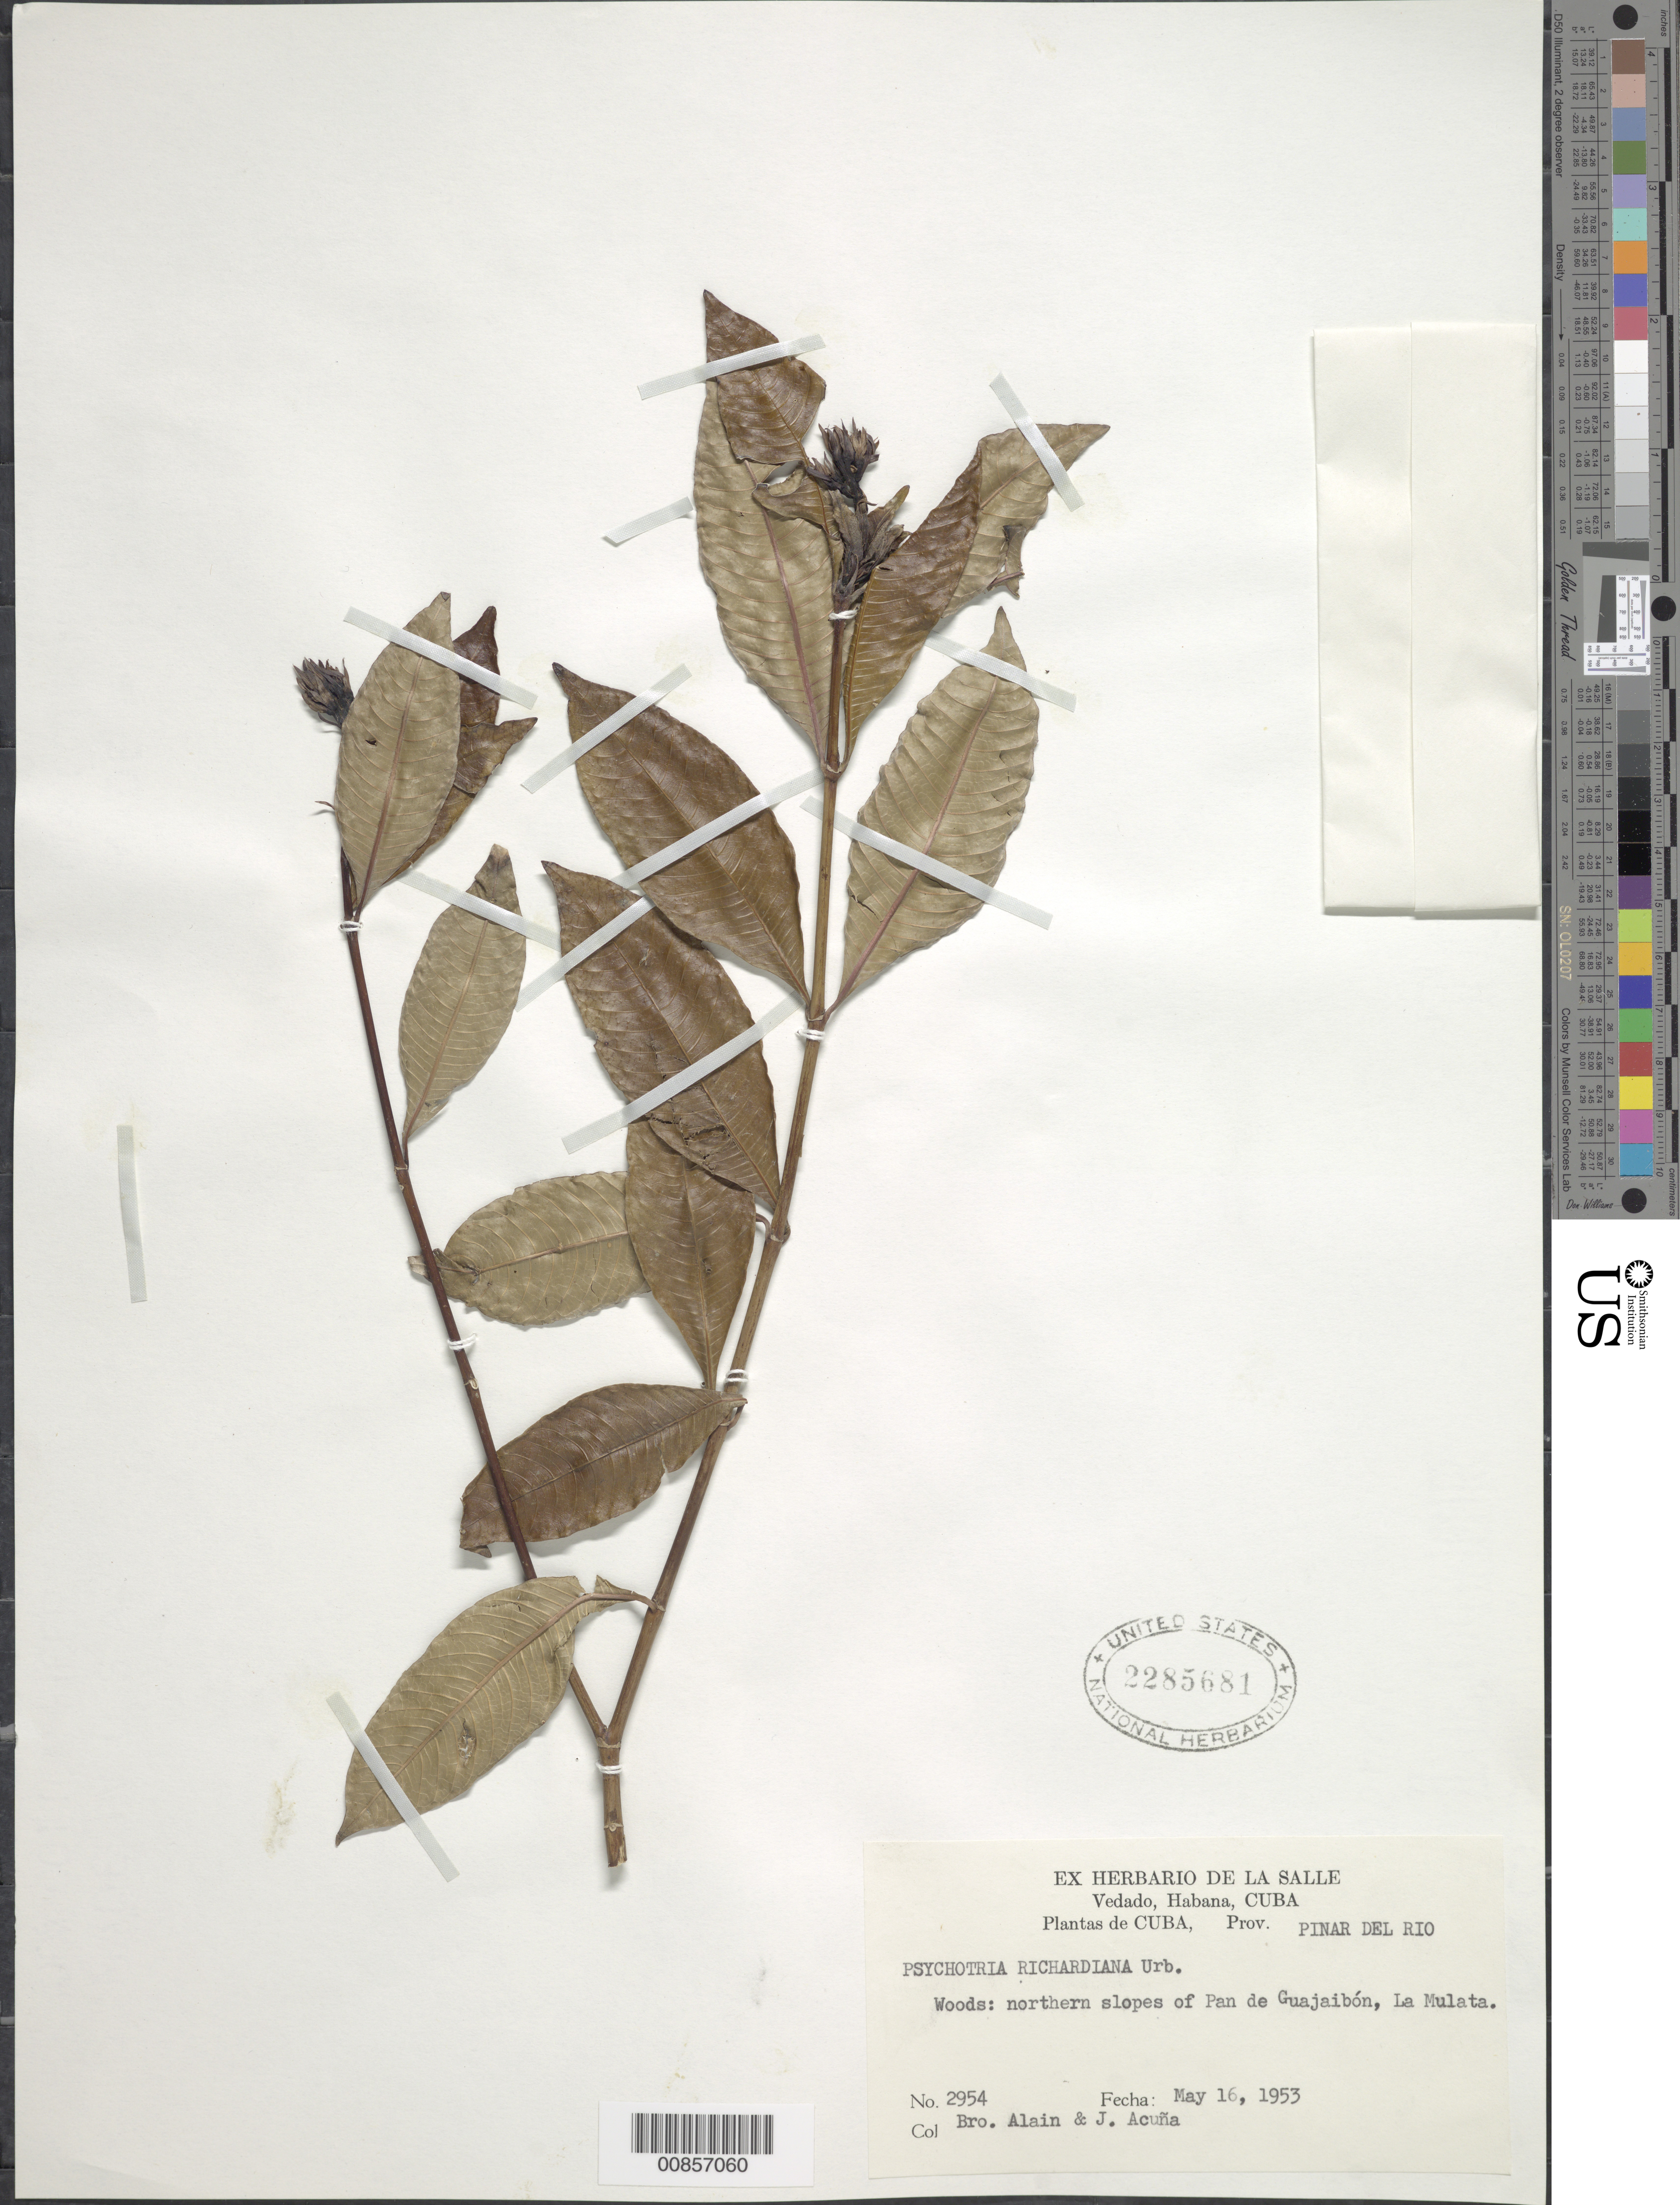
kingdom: Plantae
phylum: Tracheophyta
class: Magnoliopsida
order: Gentianales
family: Rubiaceae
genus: Psychotria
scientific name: Psychotria richardiana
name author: Urb.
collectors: A. H. Liogier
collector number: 2954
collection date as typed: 16 May 1953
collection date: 1953-05-16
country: Cuba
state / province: Pinar del Río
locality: Northern slopes of Pan de Guajaibón, La Mulata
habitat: Woods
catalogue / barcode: US 2285681